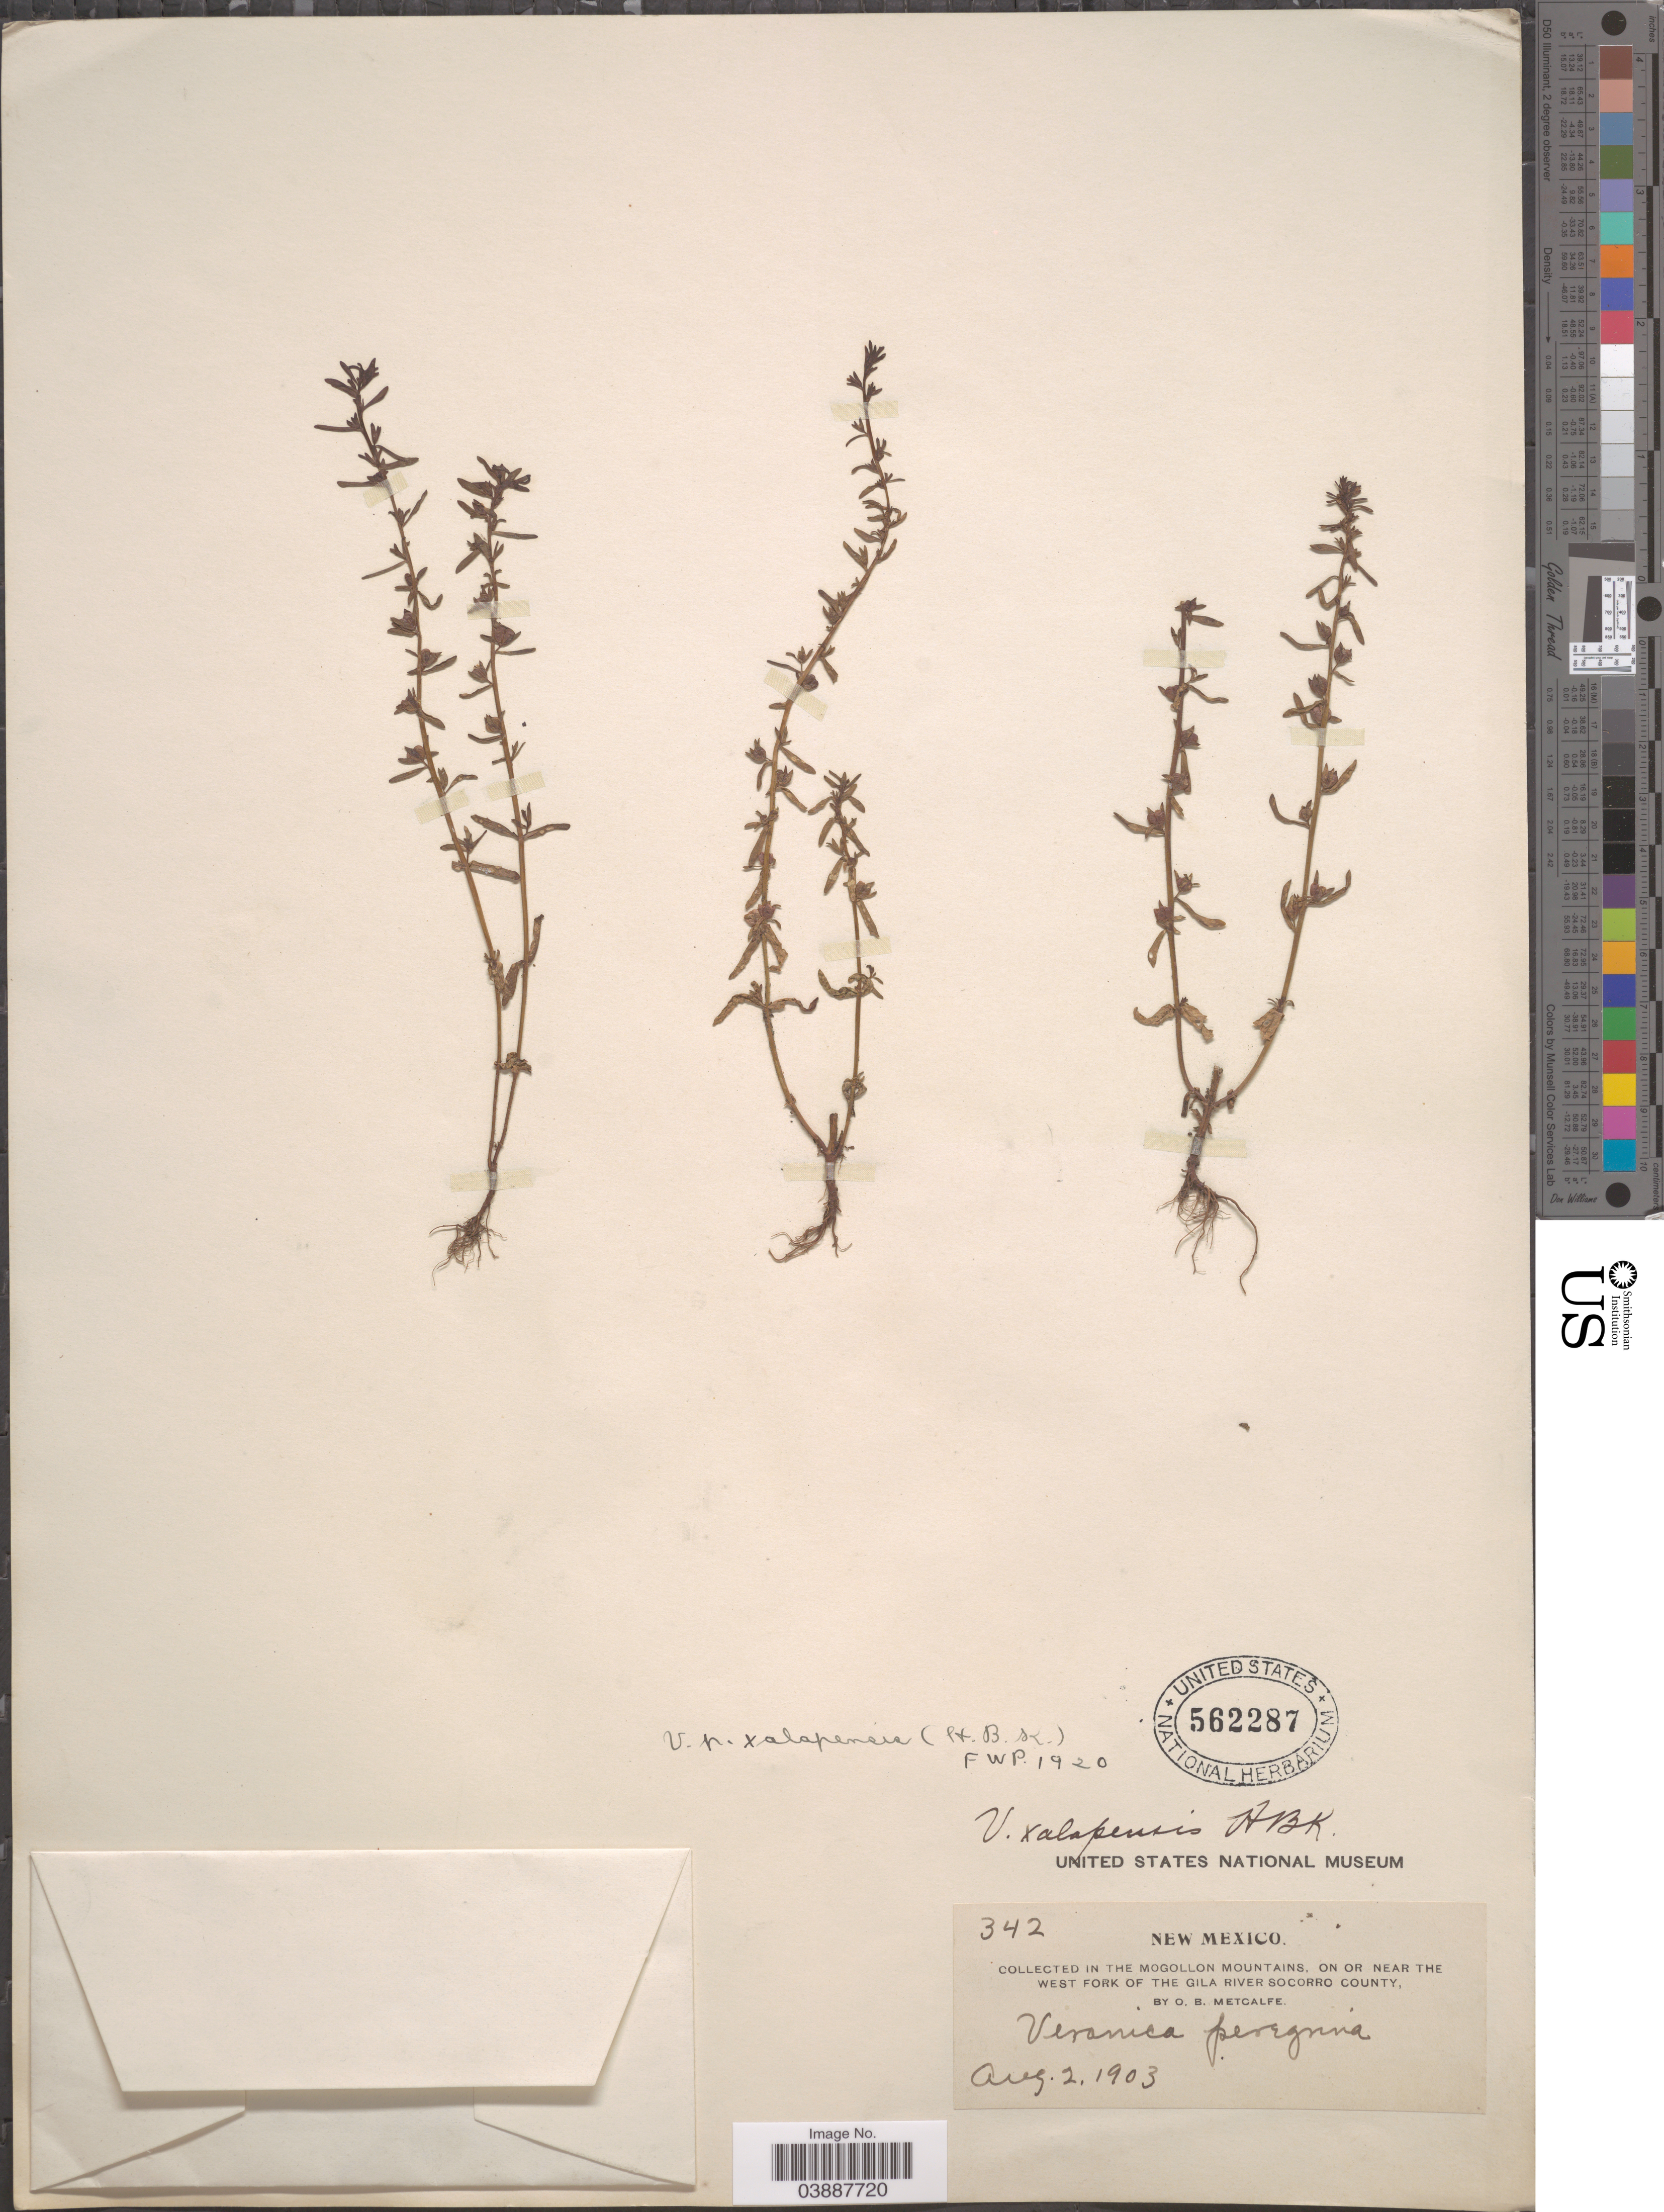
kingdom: Plantae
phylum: Tracheophyta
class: Magnoliopsida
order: Lamiales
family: Plantaginaceae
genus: Veronica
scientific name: Veronica peregrina var. xalapensis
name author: Kunth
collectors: O. B. Metcalfe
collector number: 342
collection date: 1903-08-02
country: United States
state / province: New Mexico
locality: In the Mogollon Mountains, on or near the West Fork of the Gila River Socorro County.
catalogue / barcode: US 562287